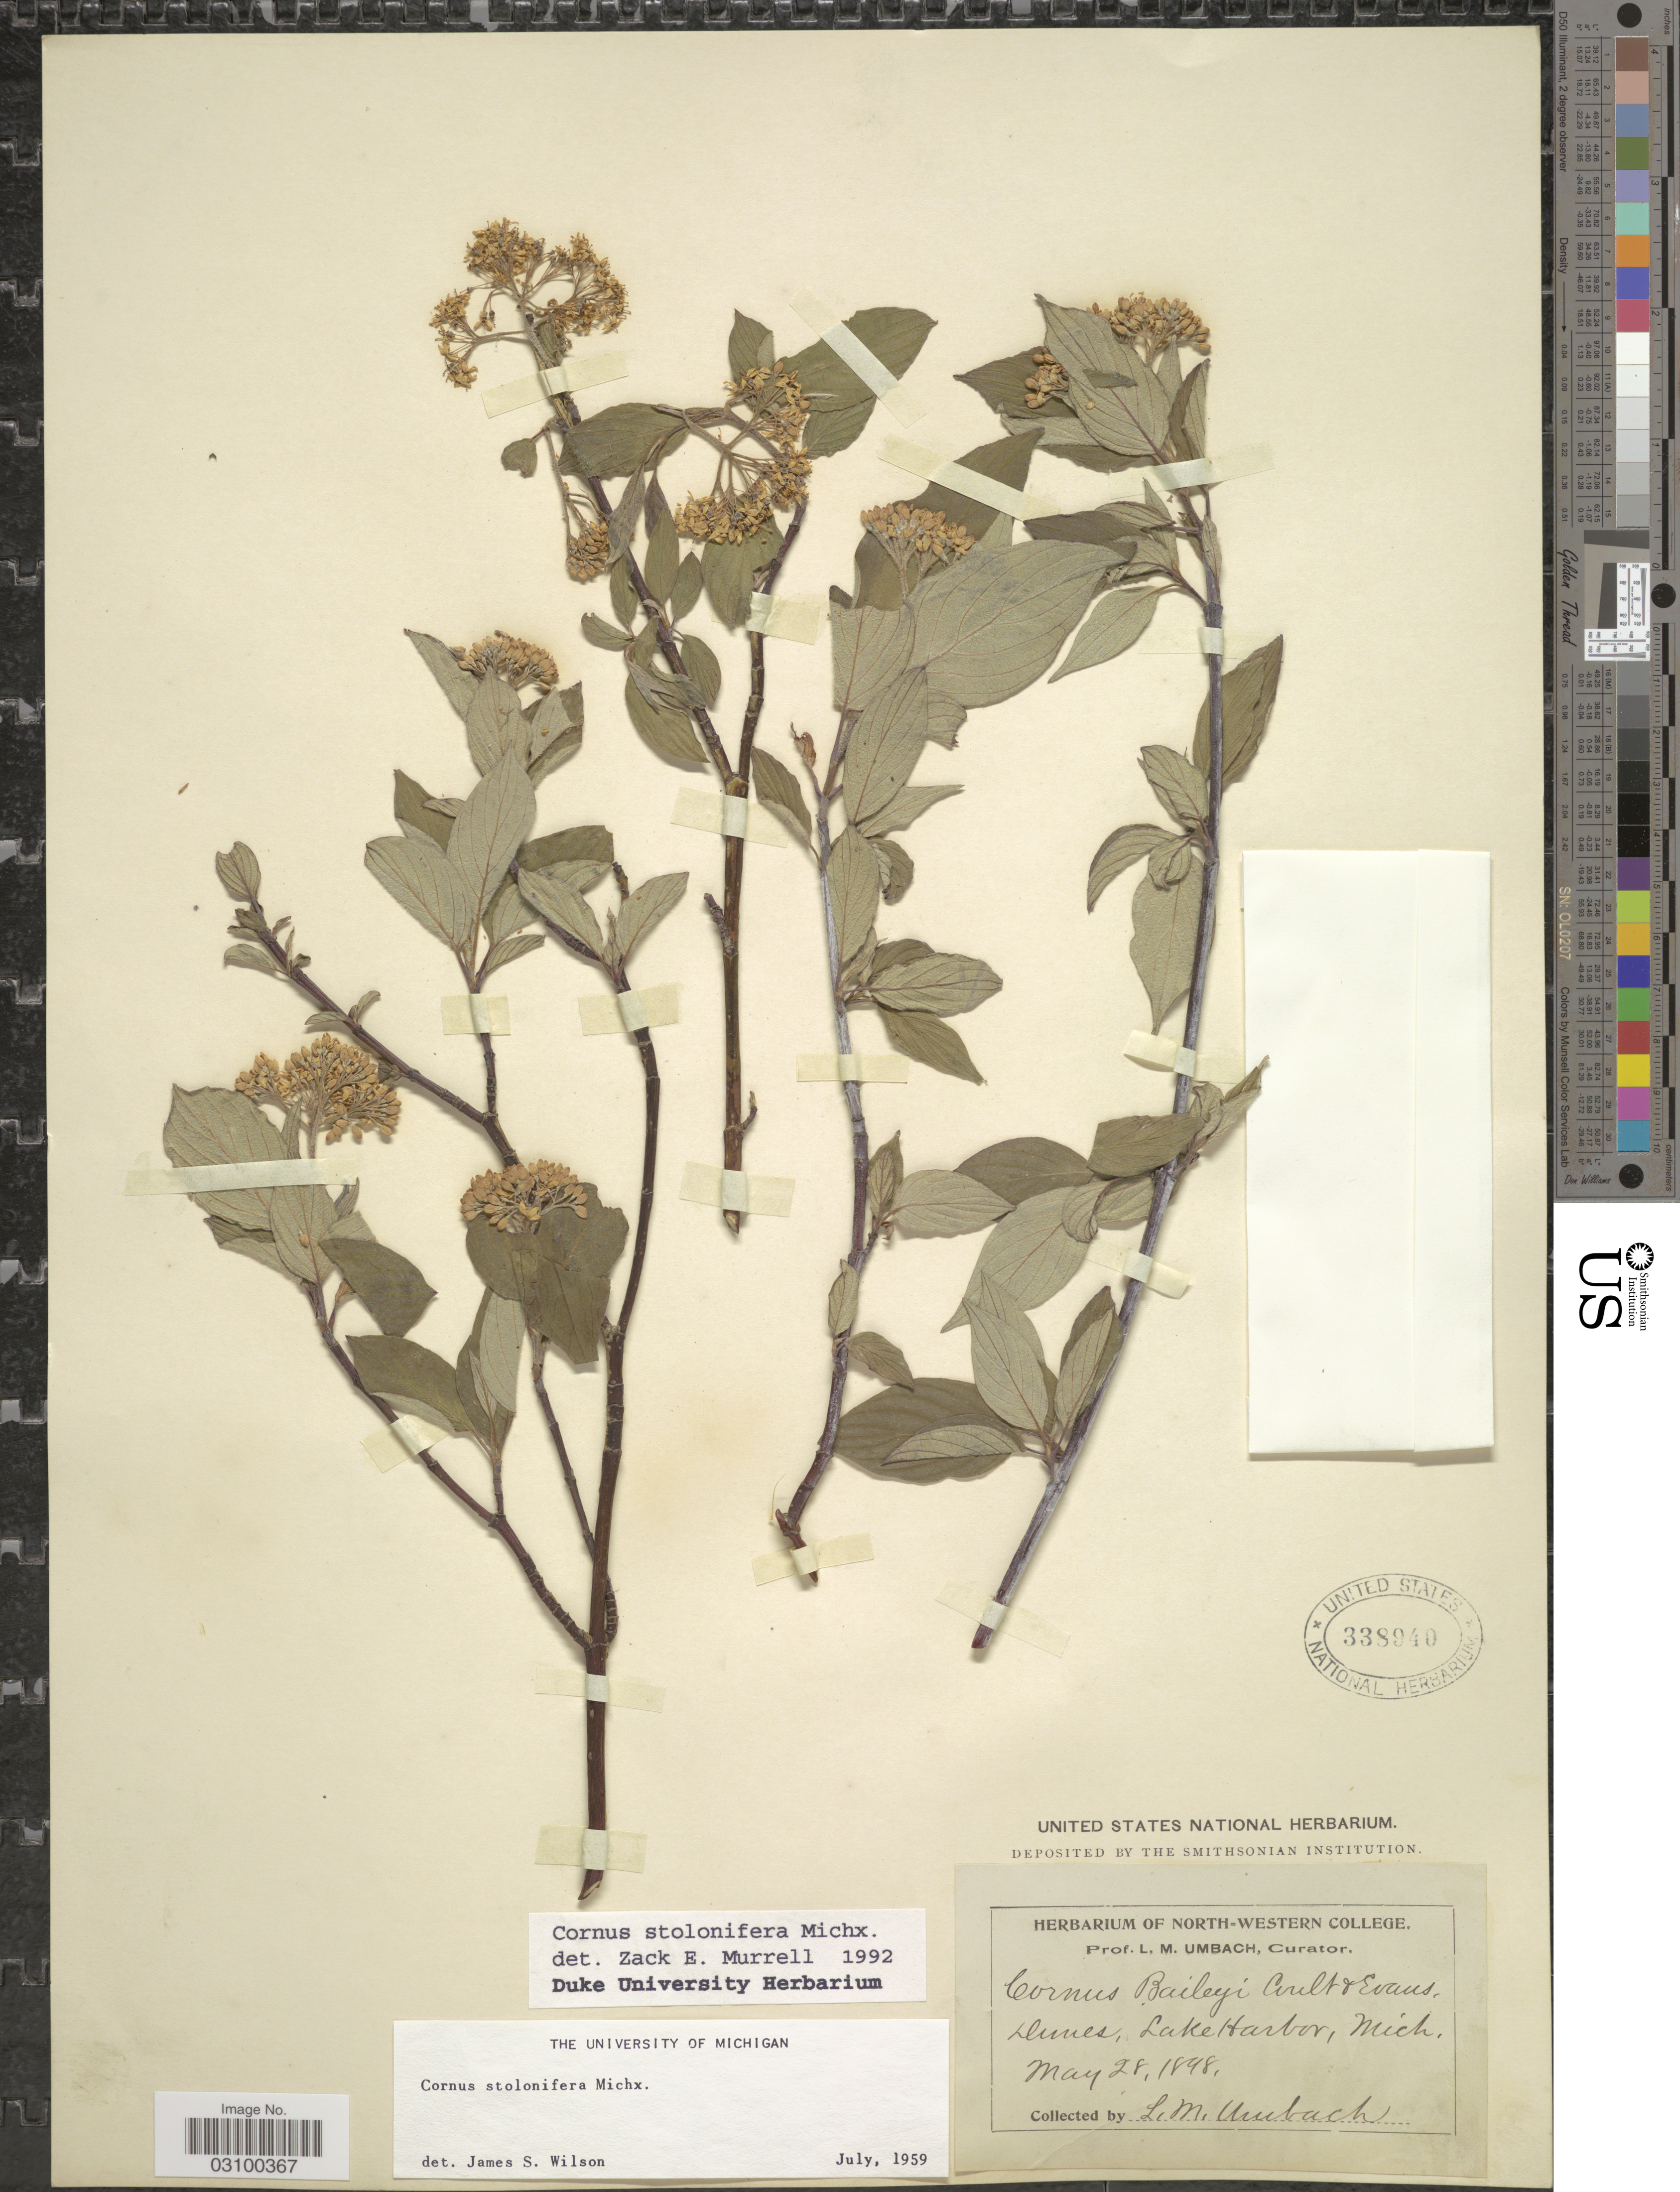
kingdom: Plantae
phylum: Tracheophyta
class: Magnoliopsida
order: Cornales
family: Cornaceae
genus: Cornus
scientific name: Cornus sericea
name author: L.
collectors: L. M. Umbach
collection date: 1898-05-28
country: United States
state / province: Michigan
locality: Dunes, Lake Harbor, Mich.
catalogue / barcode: US 338940